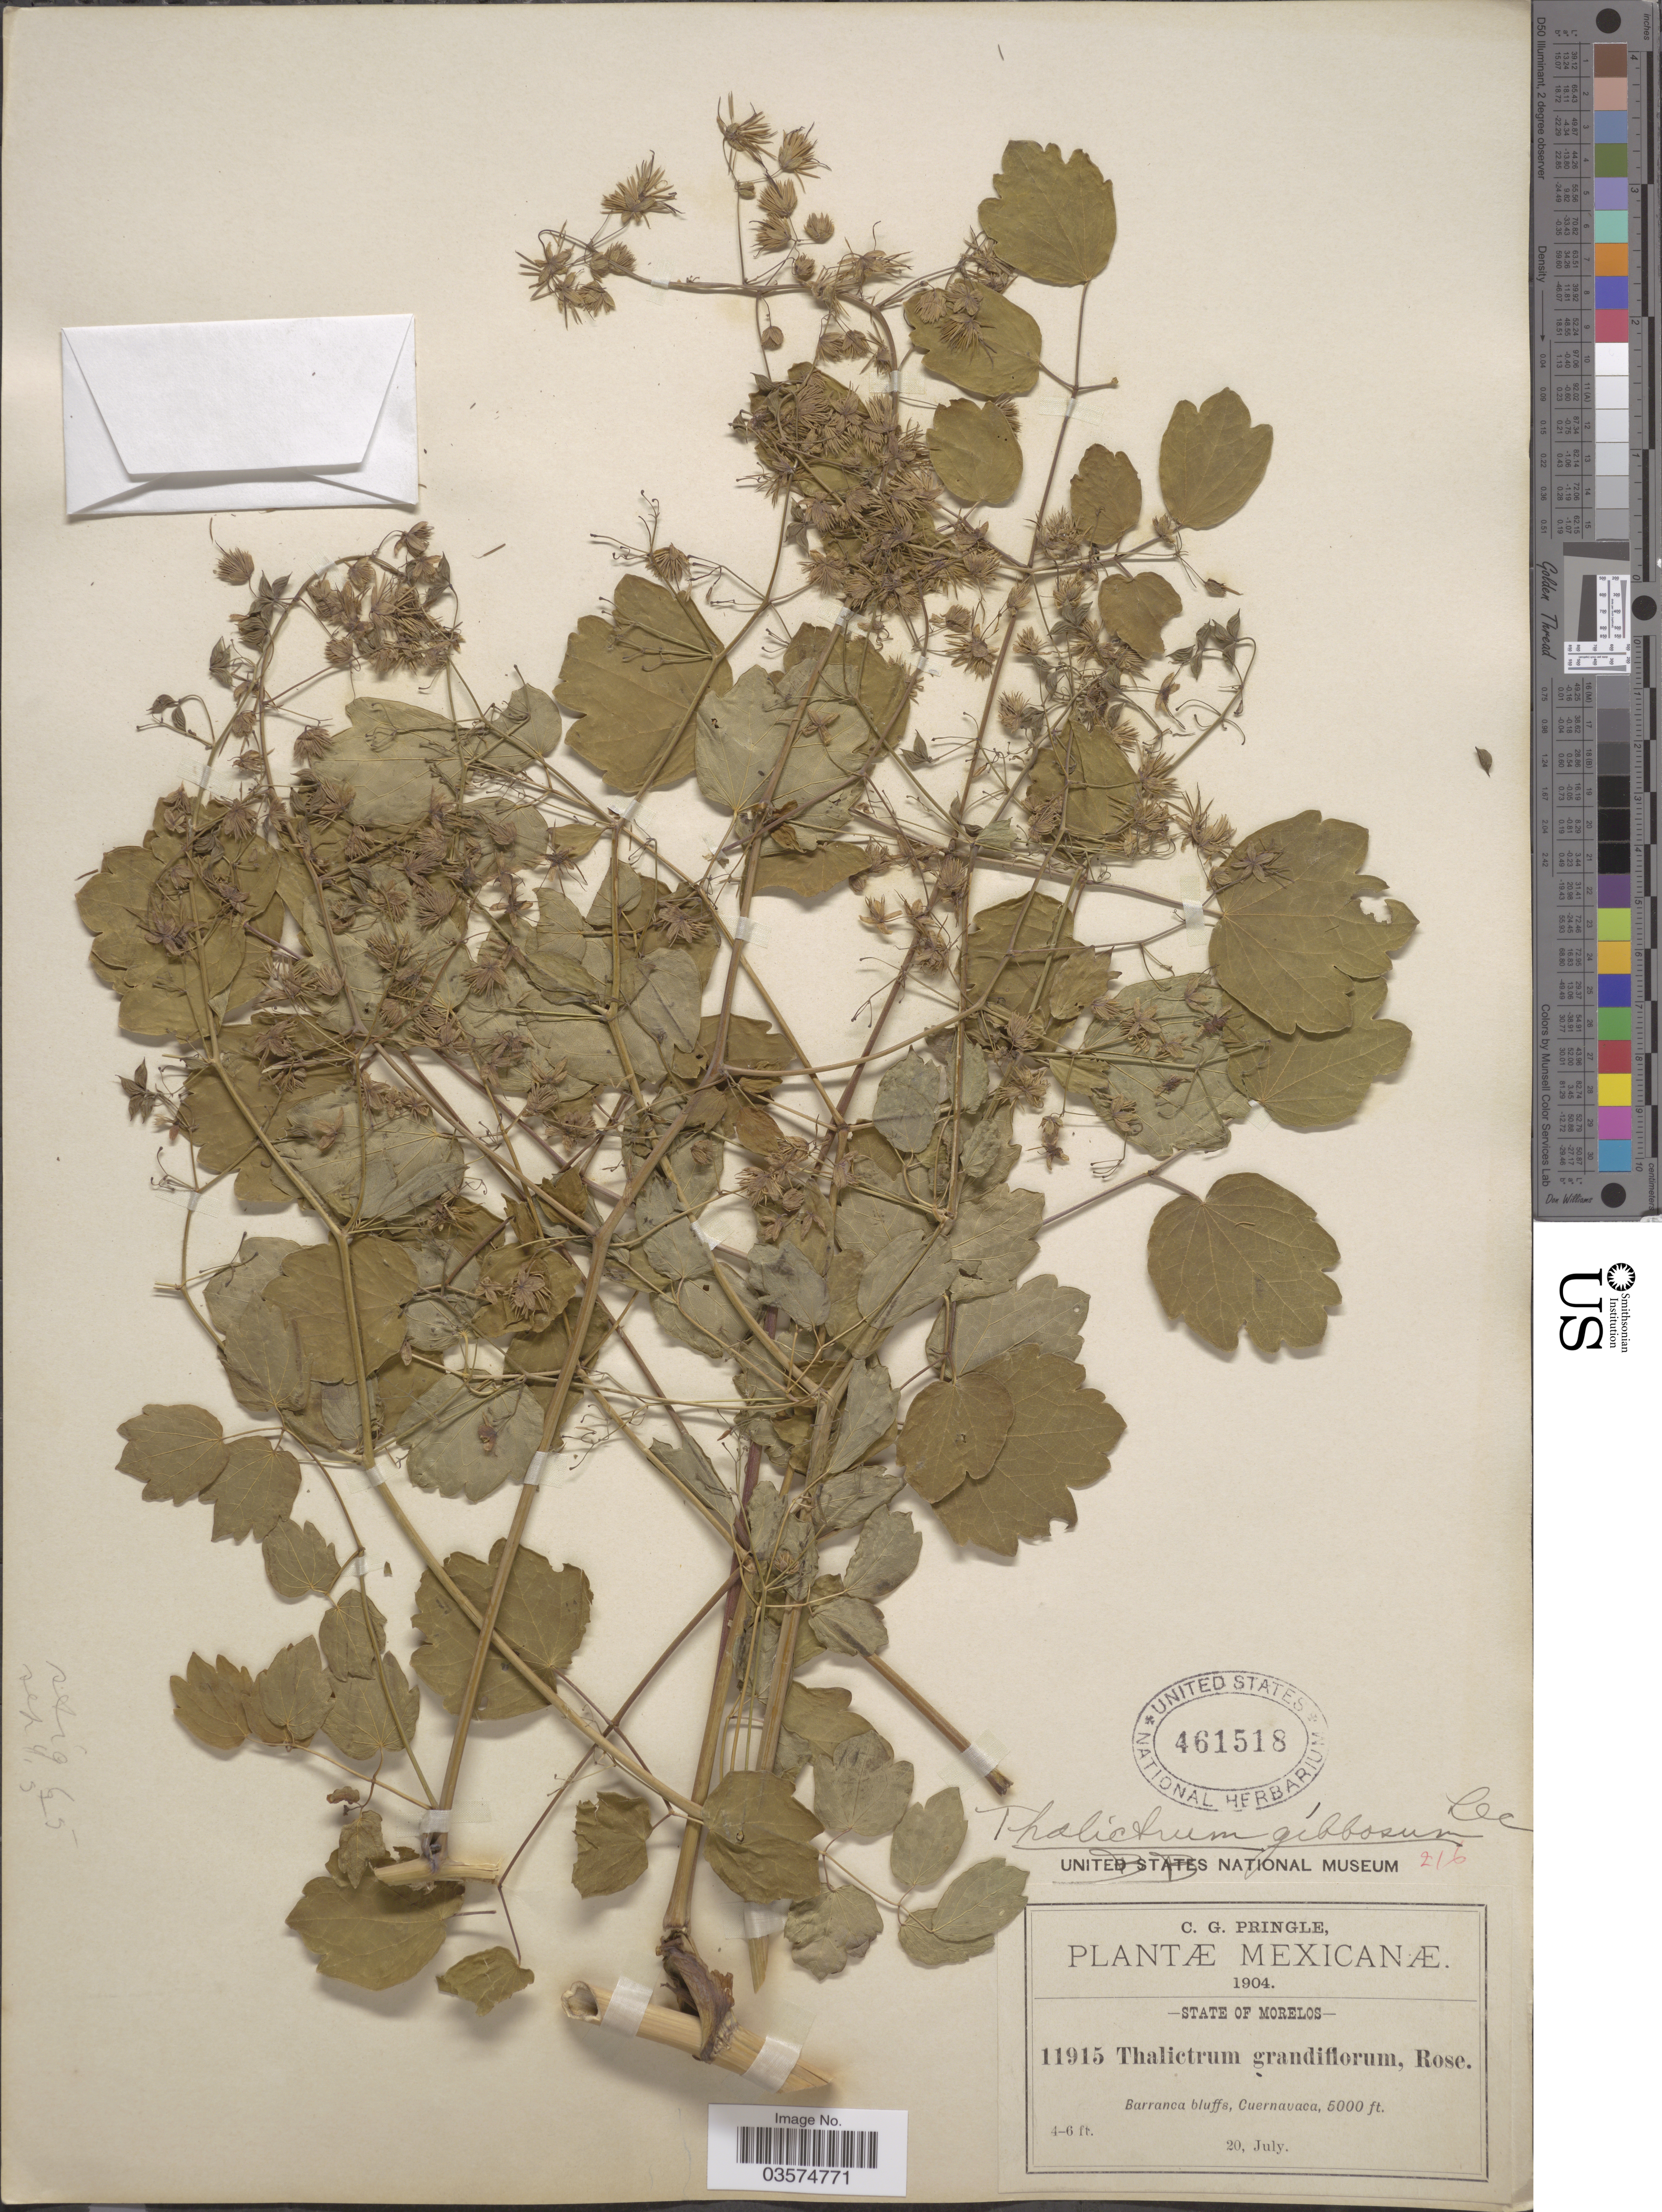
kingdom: Plantae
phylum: Tracheophyta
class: Magnoliopsida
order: Ranunculales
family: Ranunculaceae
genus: Thalictrum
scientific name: Thalictrum gibbosum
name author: Lec.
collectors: C. G. Pringle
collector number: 11915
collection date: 1904-07-20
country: Mexico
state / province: Morelos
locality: Barranca bluffs, Cuernavaca.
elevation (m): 1524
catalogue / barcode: US 461518